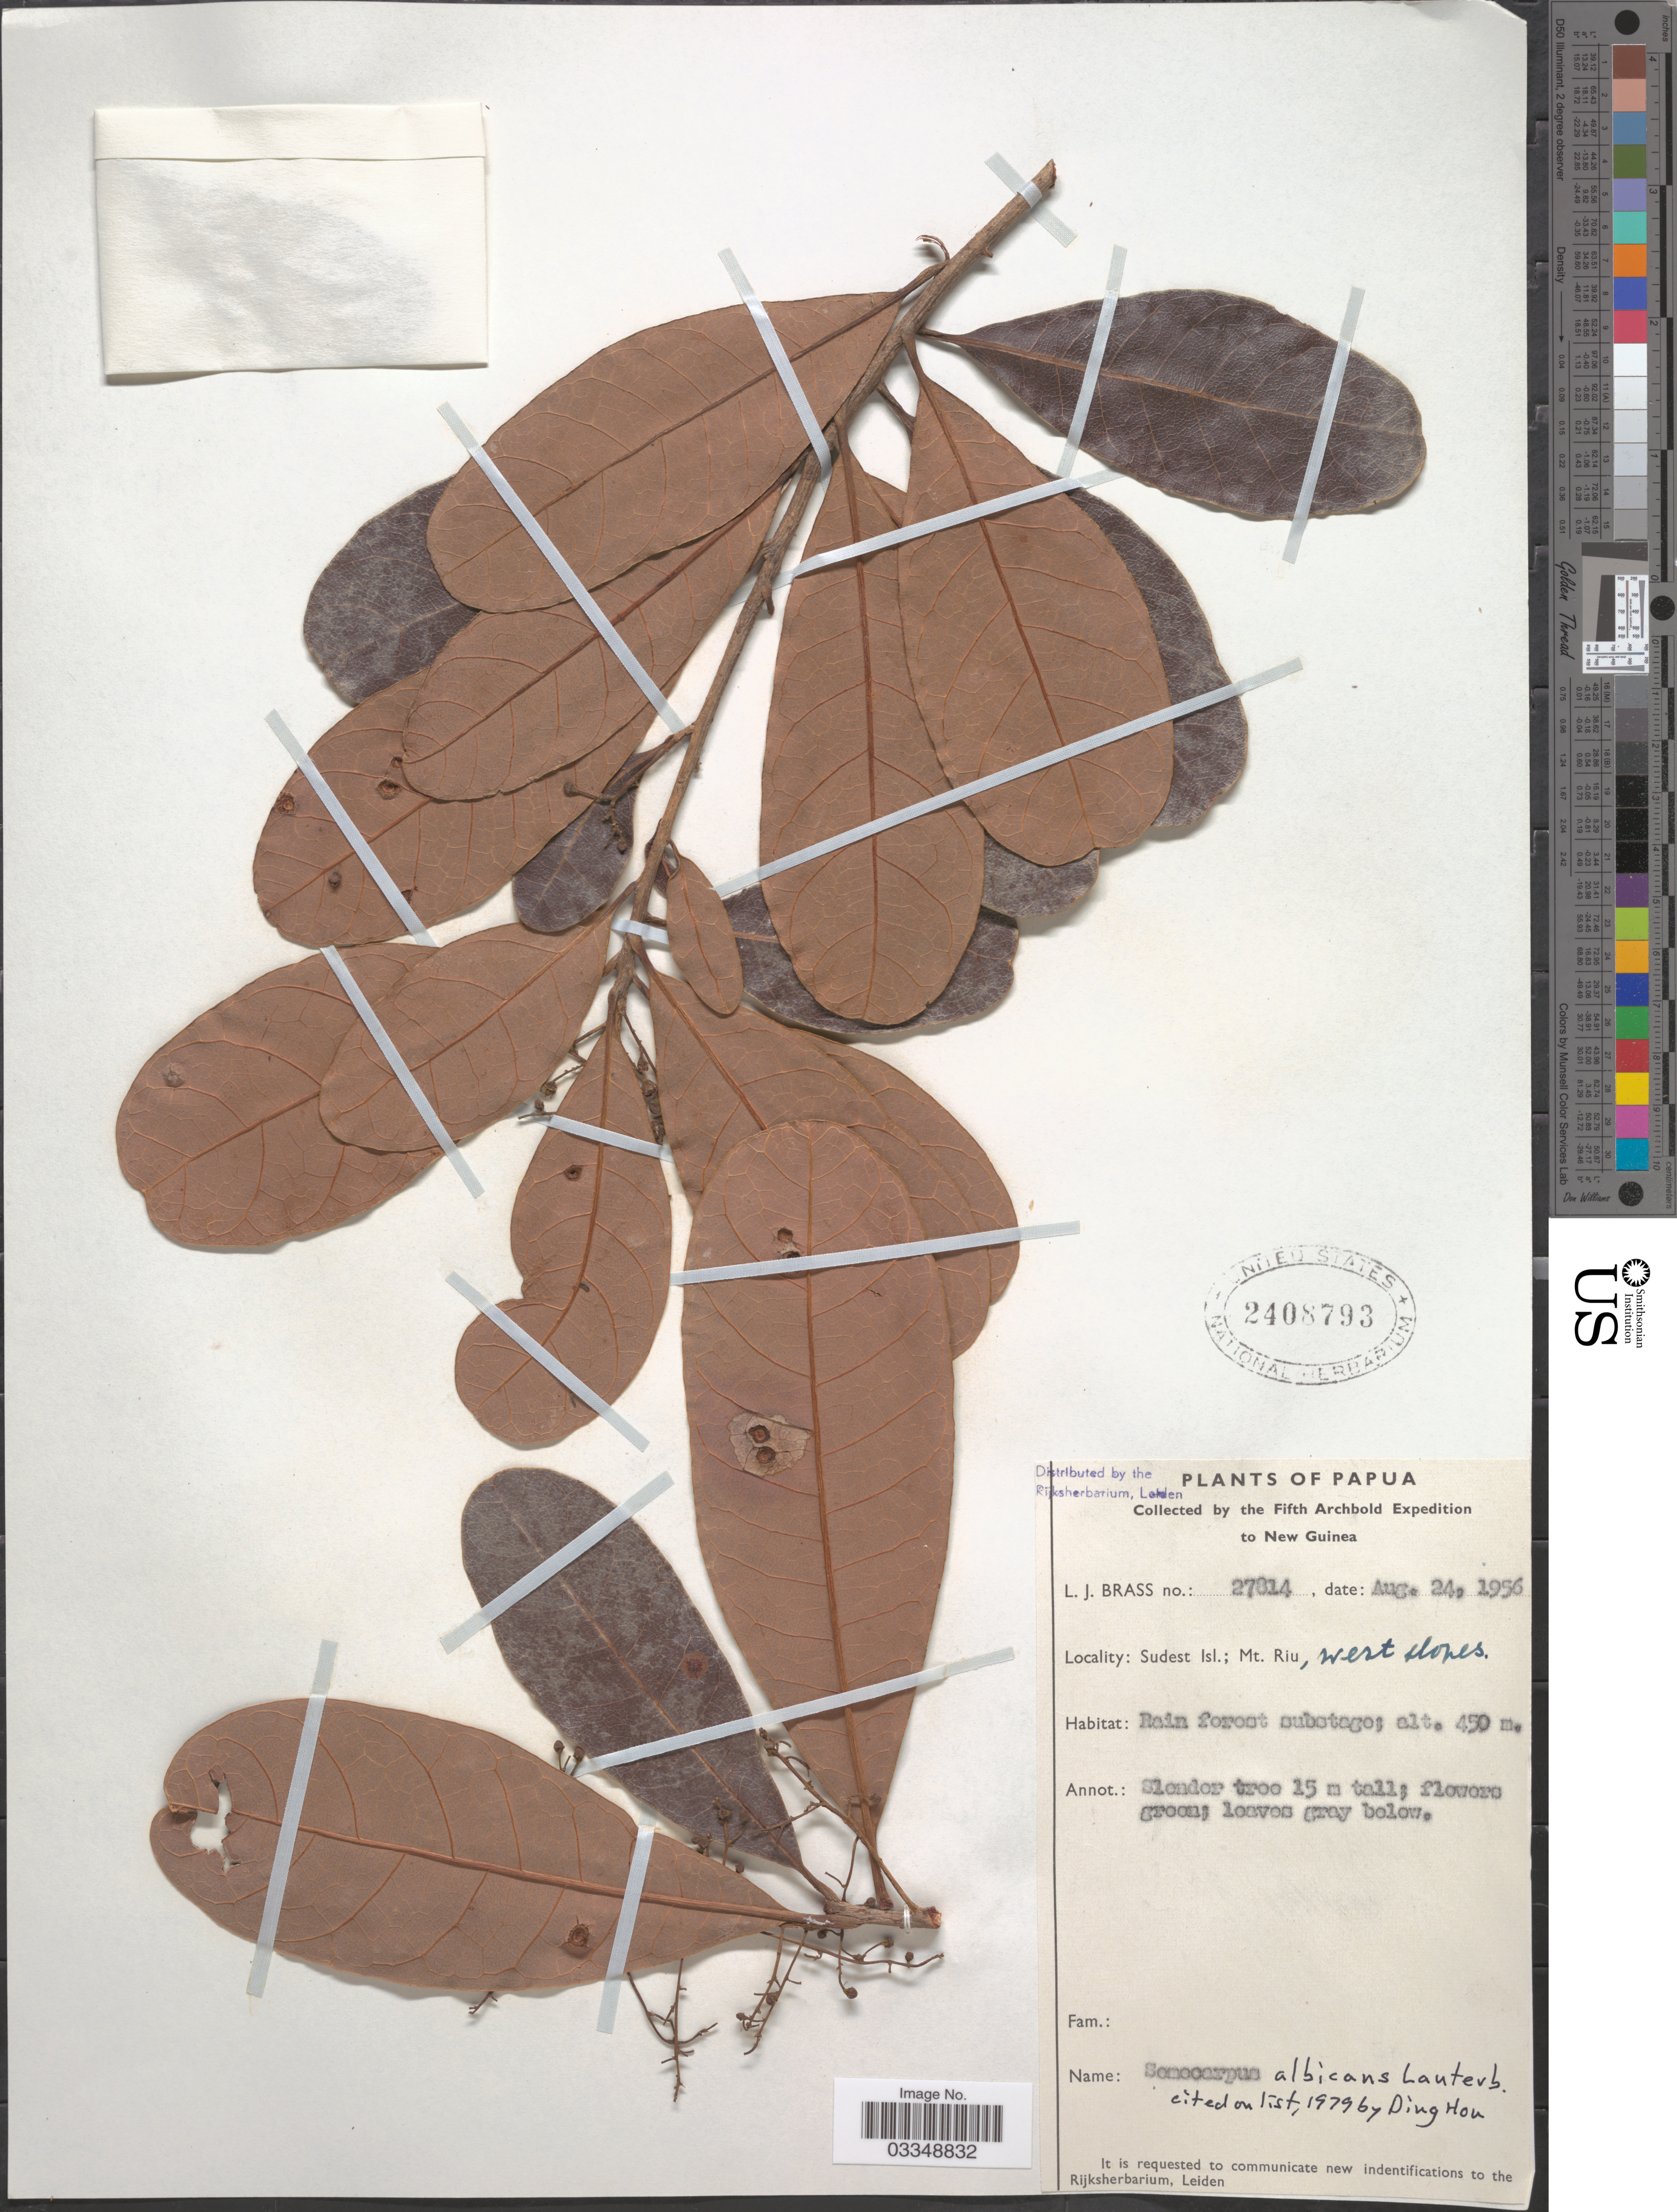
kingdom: Plantae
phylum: Tracheophyta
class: Magnoliopsida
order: Sapindales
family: Anacardiaceae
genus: Semecarpus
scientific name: Semecarpus albicans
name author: Lauterb.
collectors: L. J. Brass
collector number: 27814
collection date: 1956-08-24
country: Papua New Guinea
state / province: Milne Bay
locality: Papua. New Guinea. Sudest Isl.; Mt. Riu, west slopes.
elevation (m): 450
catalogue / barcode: US 2408793